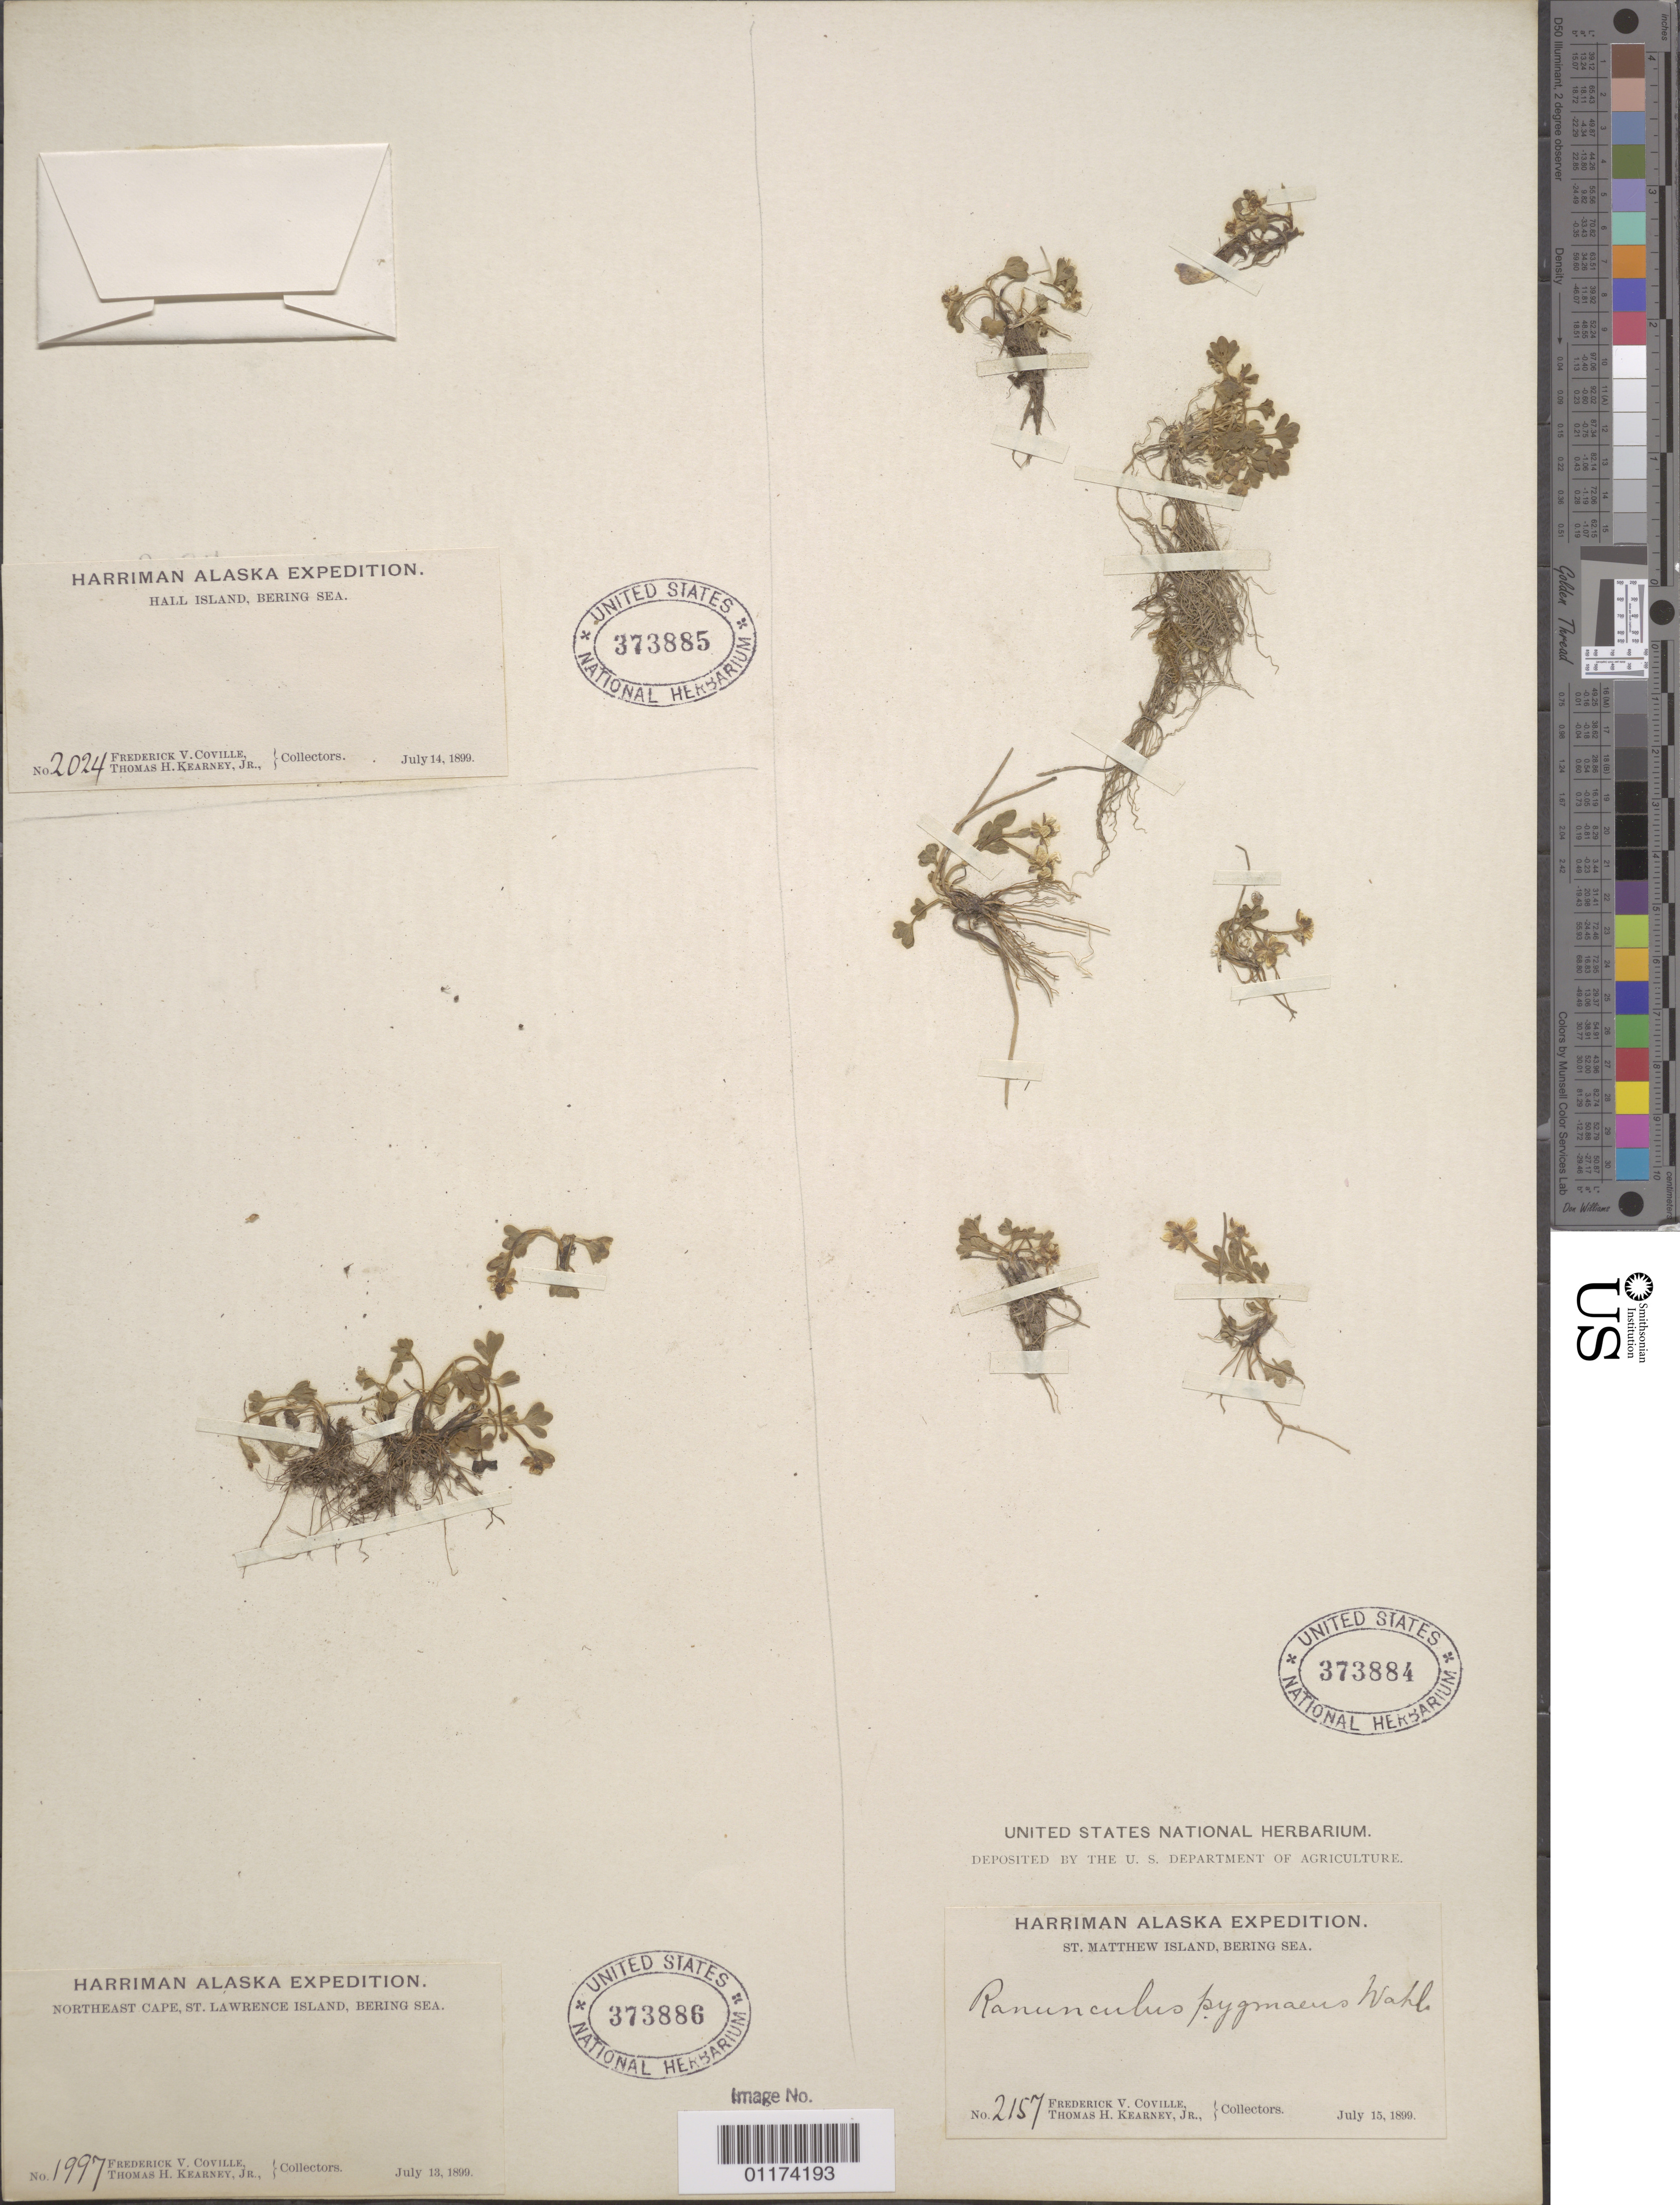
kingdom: Plantae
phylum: Tracheophyta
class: Magnoliopsida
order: Ranunculales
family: Ranunculaceae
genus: Ranunculus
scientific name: Ranunculus sp.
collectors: F. V. Coville & T. H. Kearney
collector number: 2024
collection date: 1899-07-14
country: United States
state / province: Alaska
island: Hall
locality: Hall Island, Bering Sea.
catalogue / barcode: US 373885-3